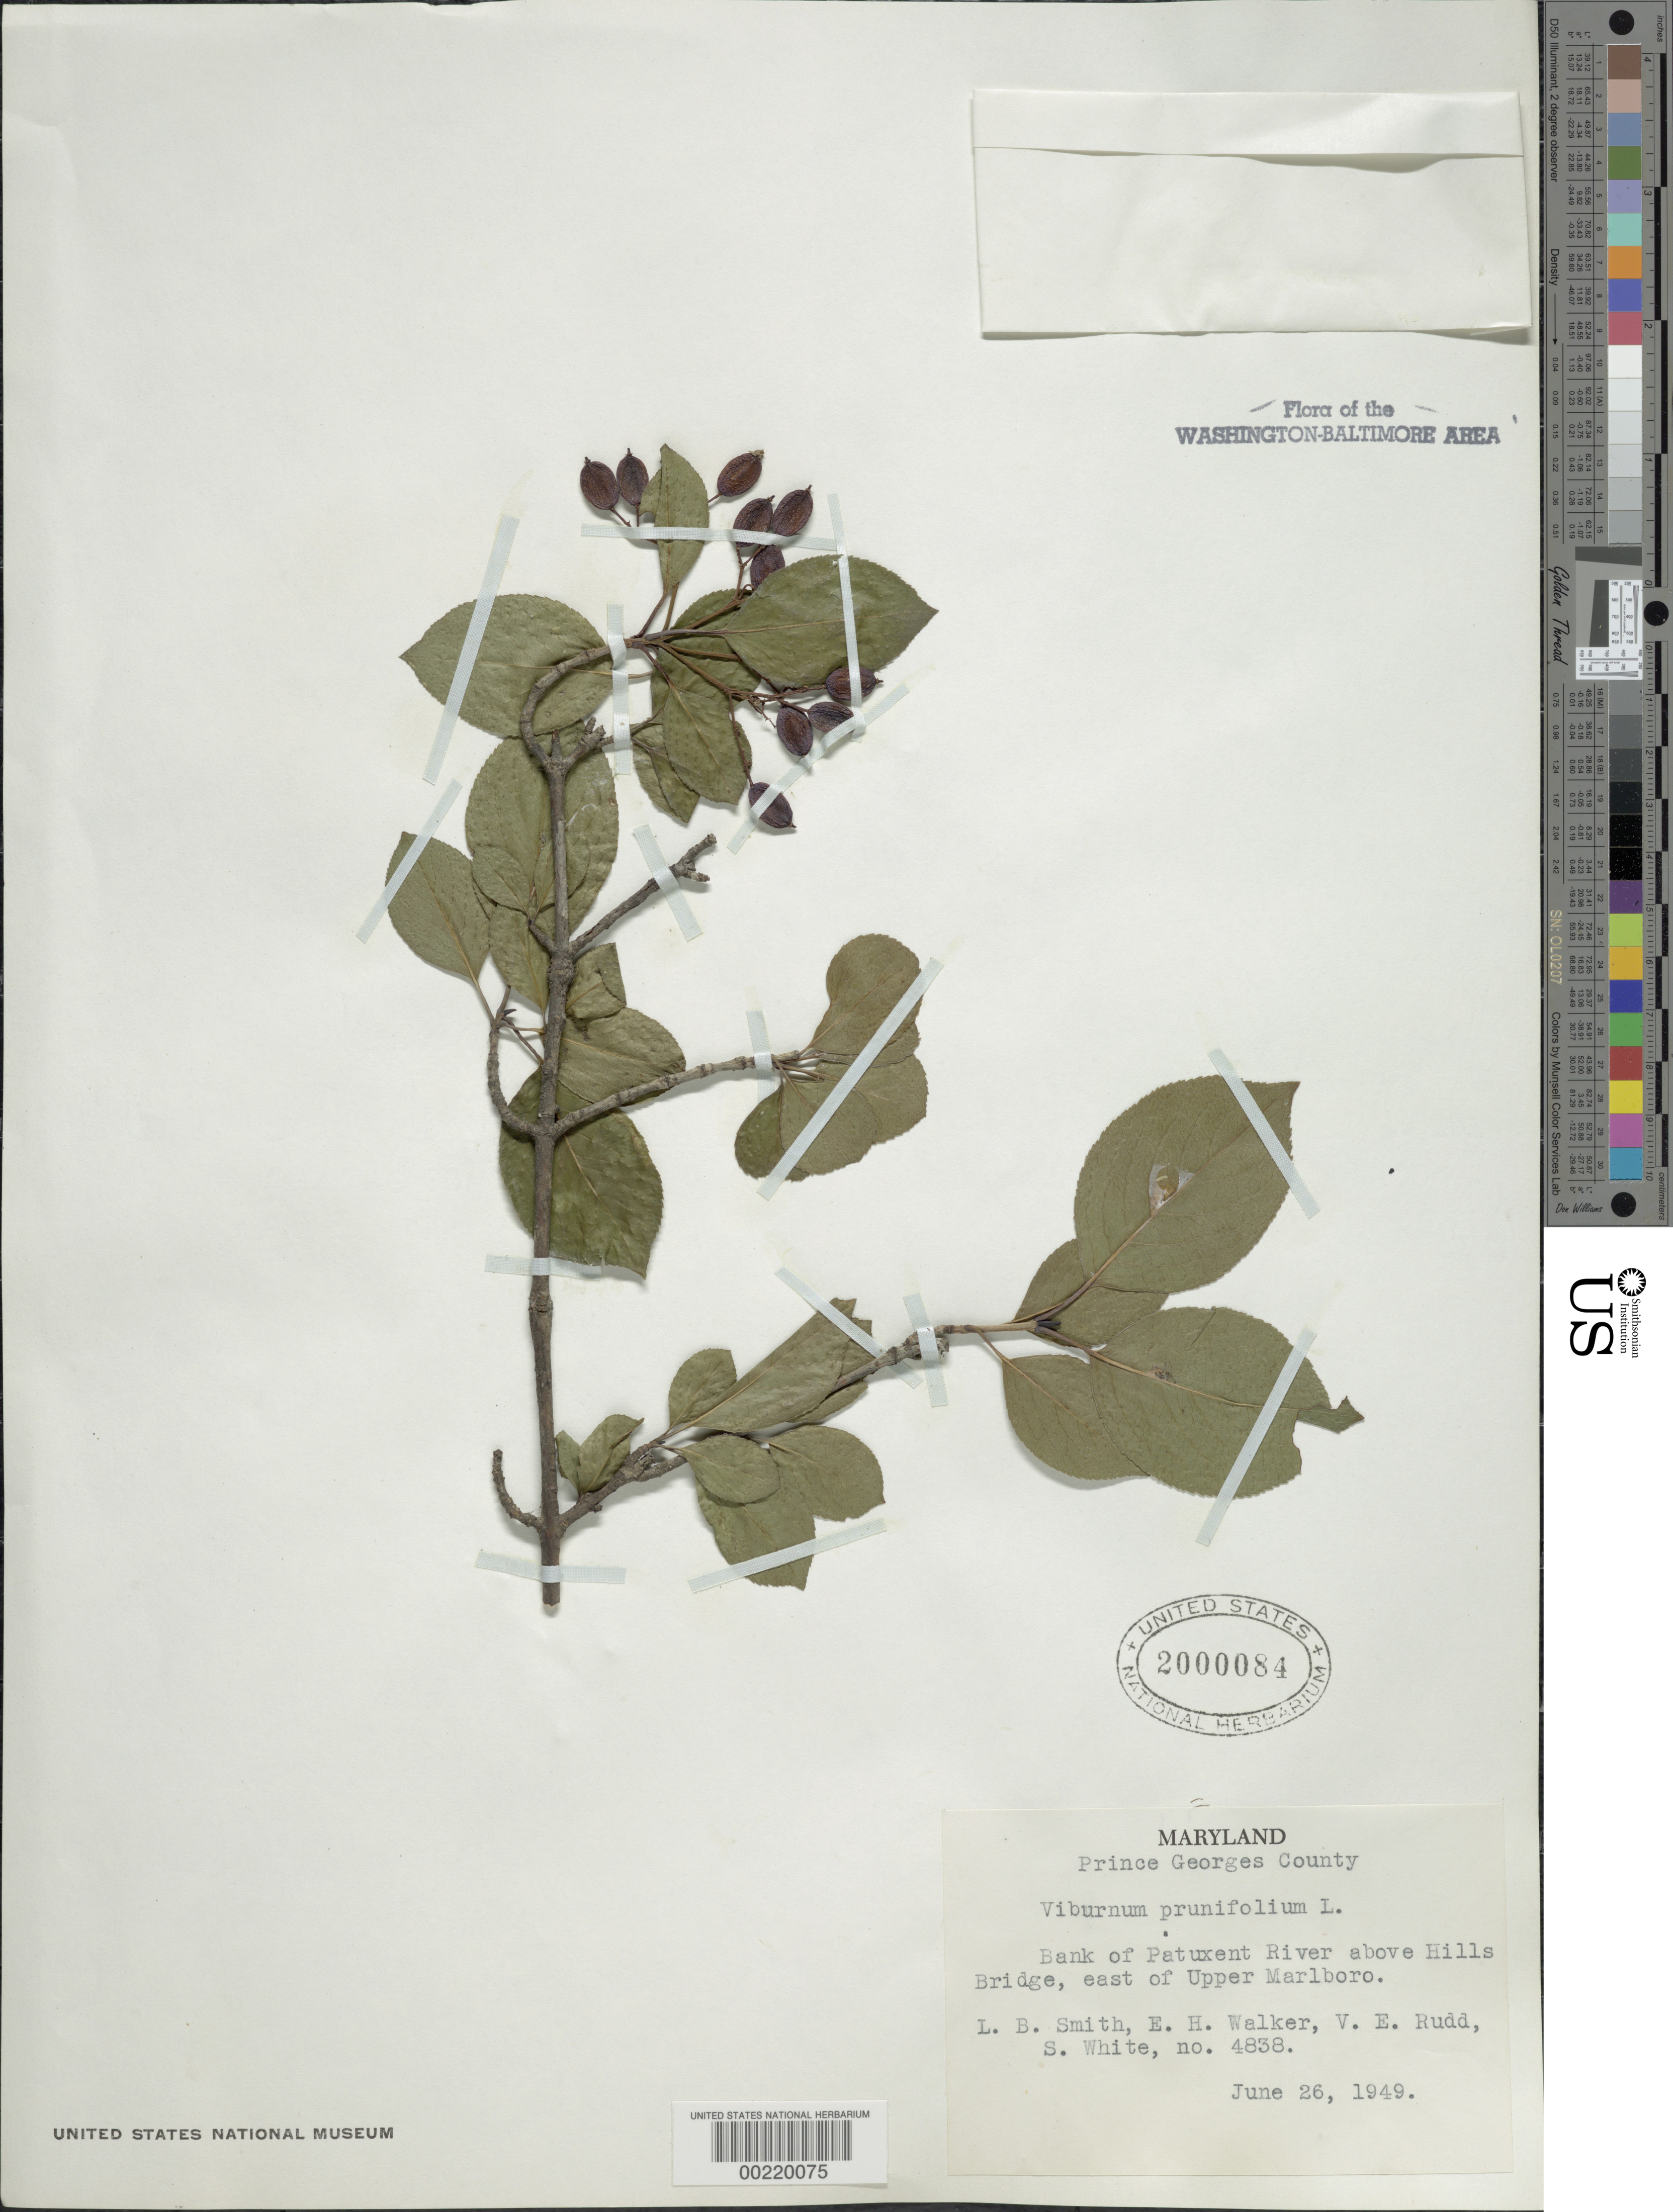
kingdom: Plantae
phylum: Tracheophyta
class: Magnoliopsida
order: Dipsacales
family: Viburnaceae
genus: Viburnum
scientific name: Viburnum prunifolium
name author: L.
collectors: L. Smith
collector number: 4838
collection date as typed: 26 Jun 1949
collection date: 1949-06-26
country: United States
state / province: Maryland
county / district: Prince George's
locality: Patuxent River above Hills Bridge, E of Upper Marlboro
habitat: Bank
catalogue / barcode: US 2000084